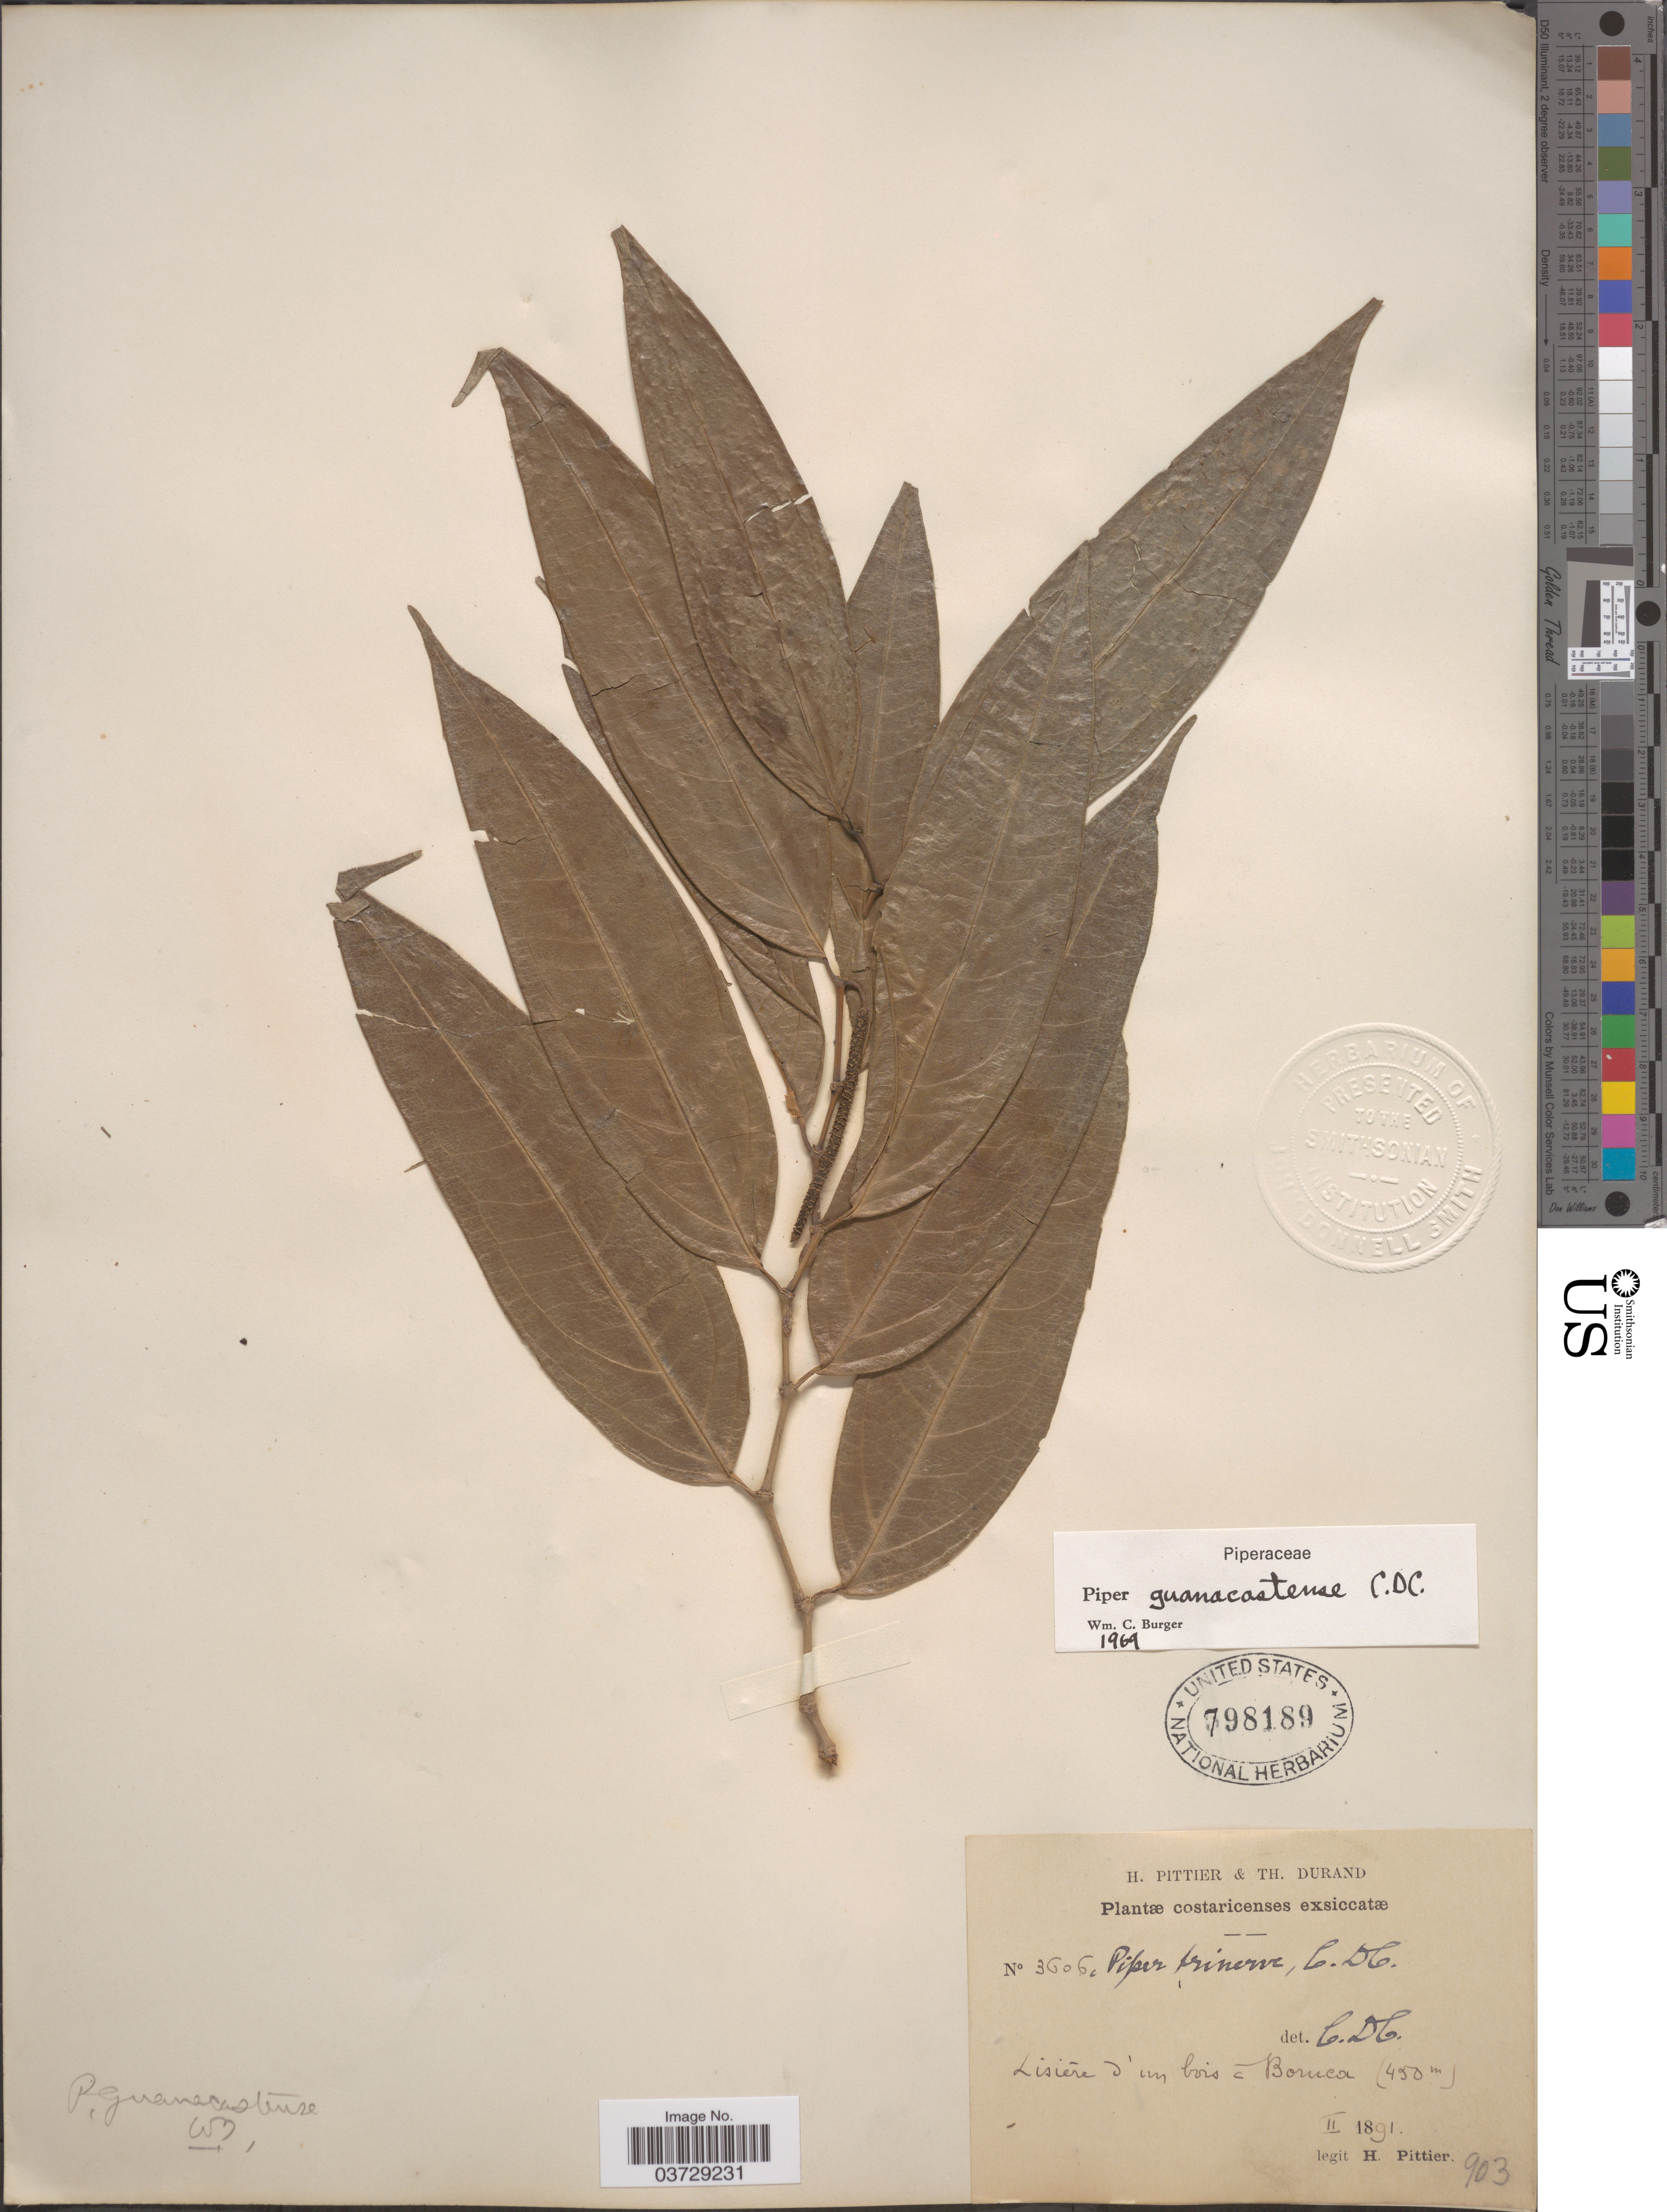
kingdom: Plantae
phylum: Tracheophyta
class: Magnoliopsida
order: Piperales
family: Piperaceae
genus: Piper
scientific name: Piper guanacostense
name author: C. DC.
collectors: H. F. Pittier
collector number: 3606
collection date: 1891-02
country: Costa Rica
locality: Lisiére d'un bois ō Boruca.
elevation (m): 450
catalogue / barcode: US 798189